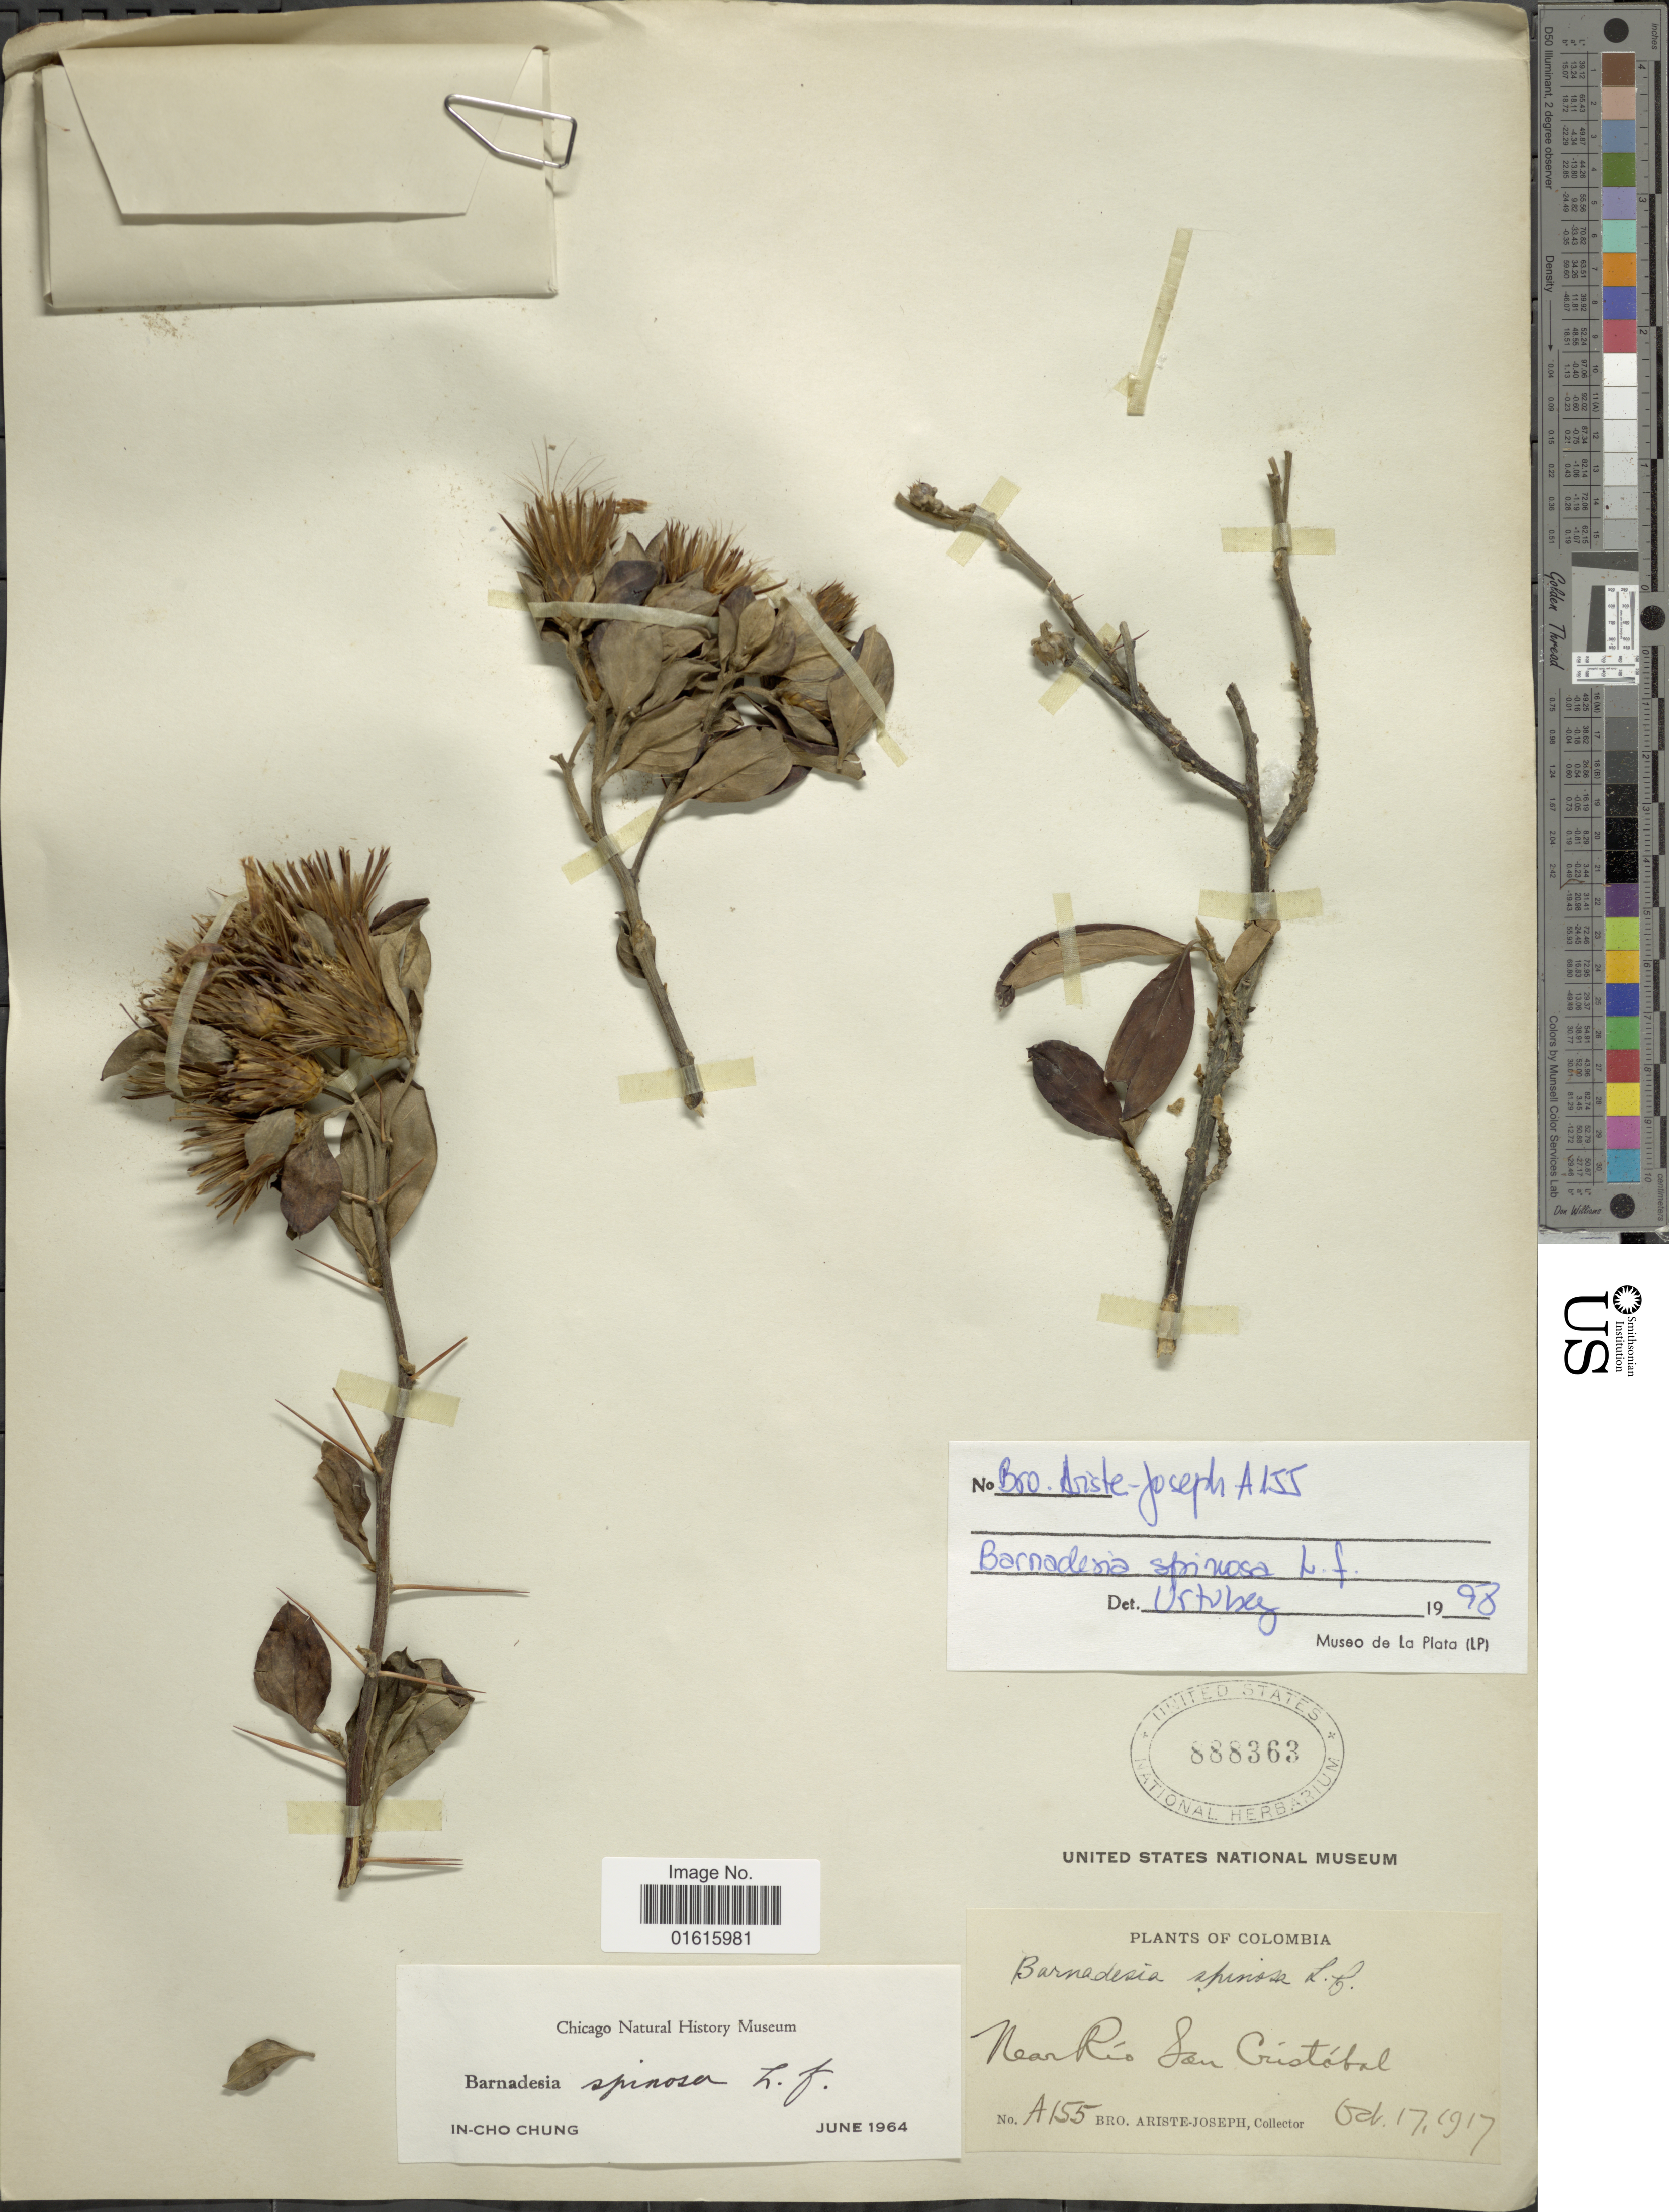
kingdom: Plantae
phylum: Tracheophyta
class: Magnoliopsida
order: Asterales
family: Asteraceae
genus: Barnadesia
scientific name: Barnadesia spinosa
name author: L. f.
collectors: Bro. Ariste-Joseph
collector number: A155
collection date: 1917-10-17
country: Colombia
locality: Near Rio San Cristobal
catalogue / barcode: US 888363